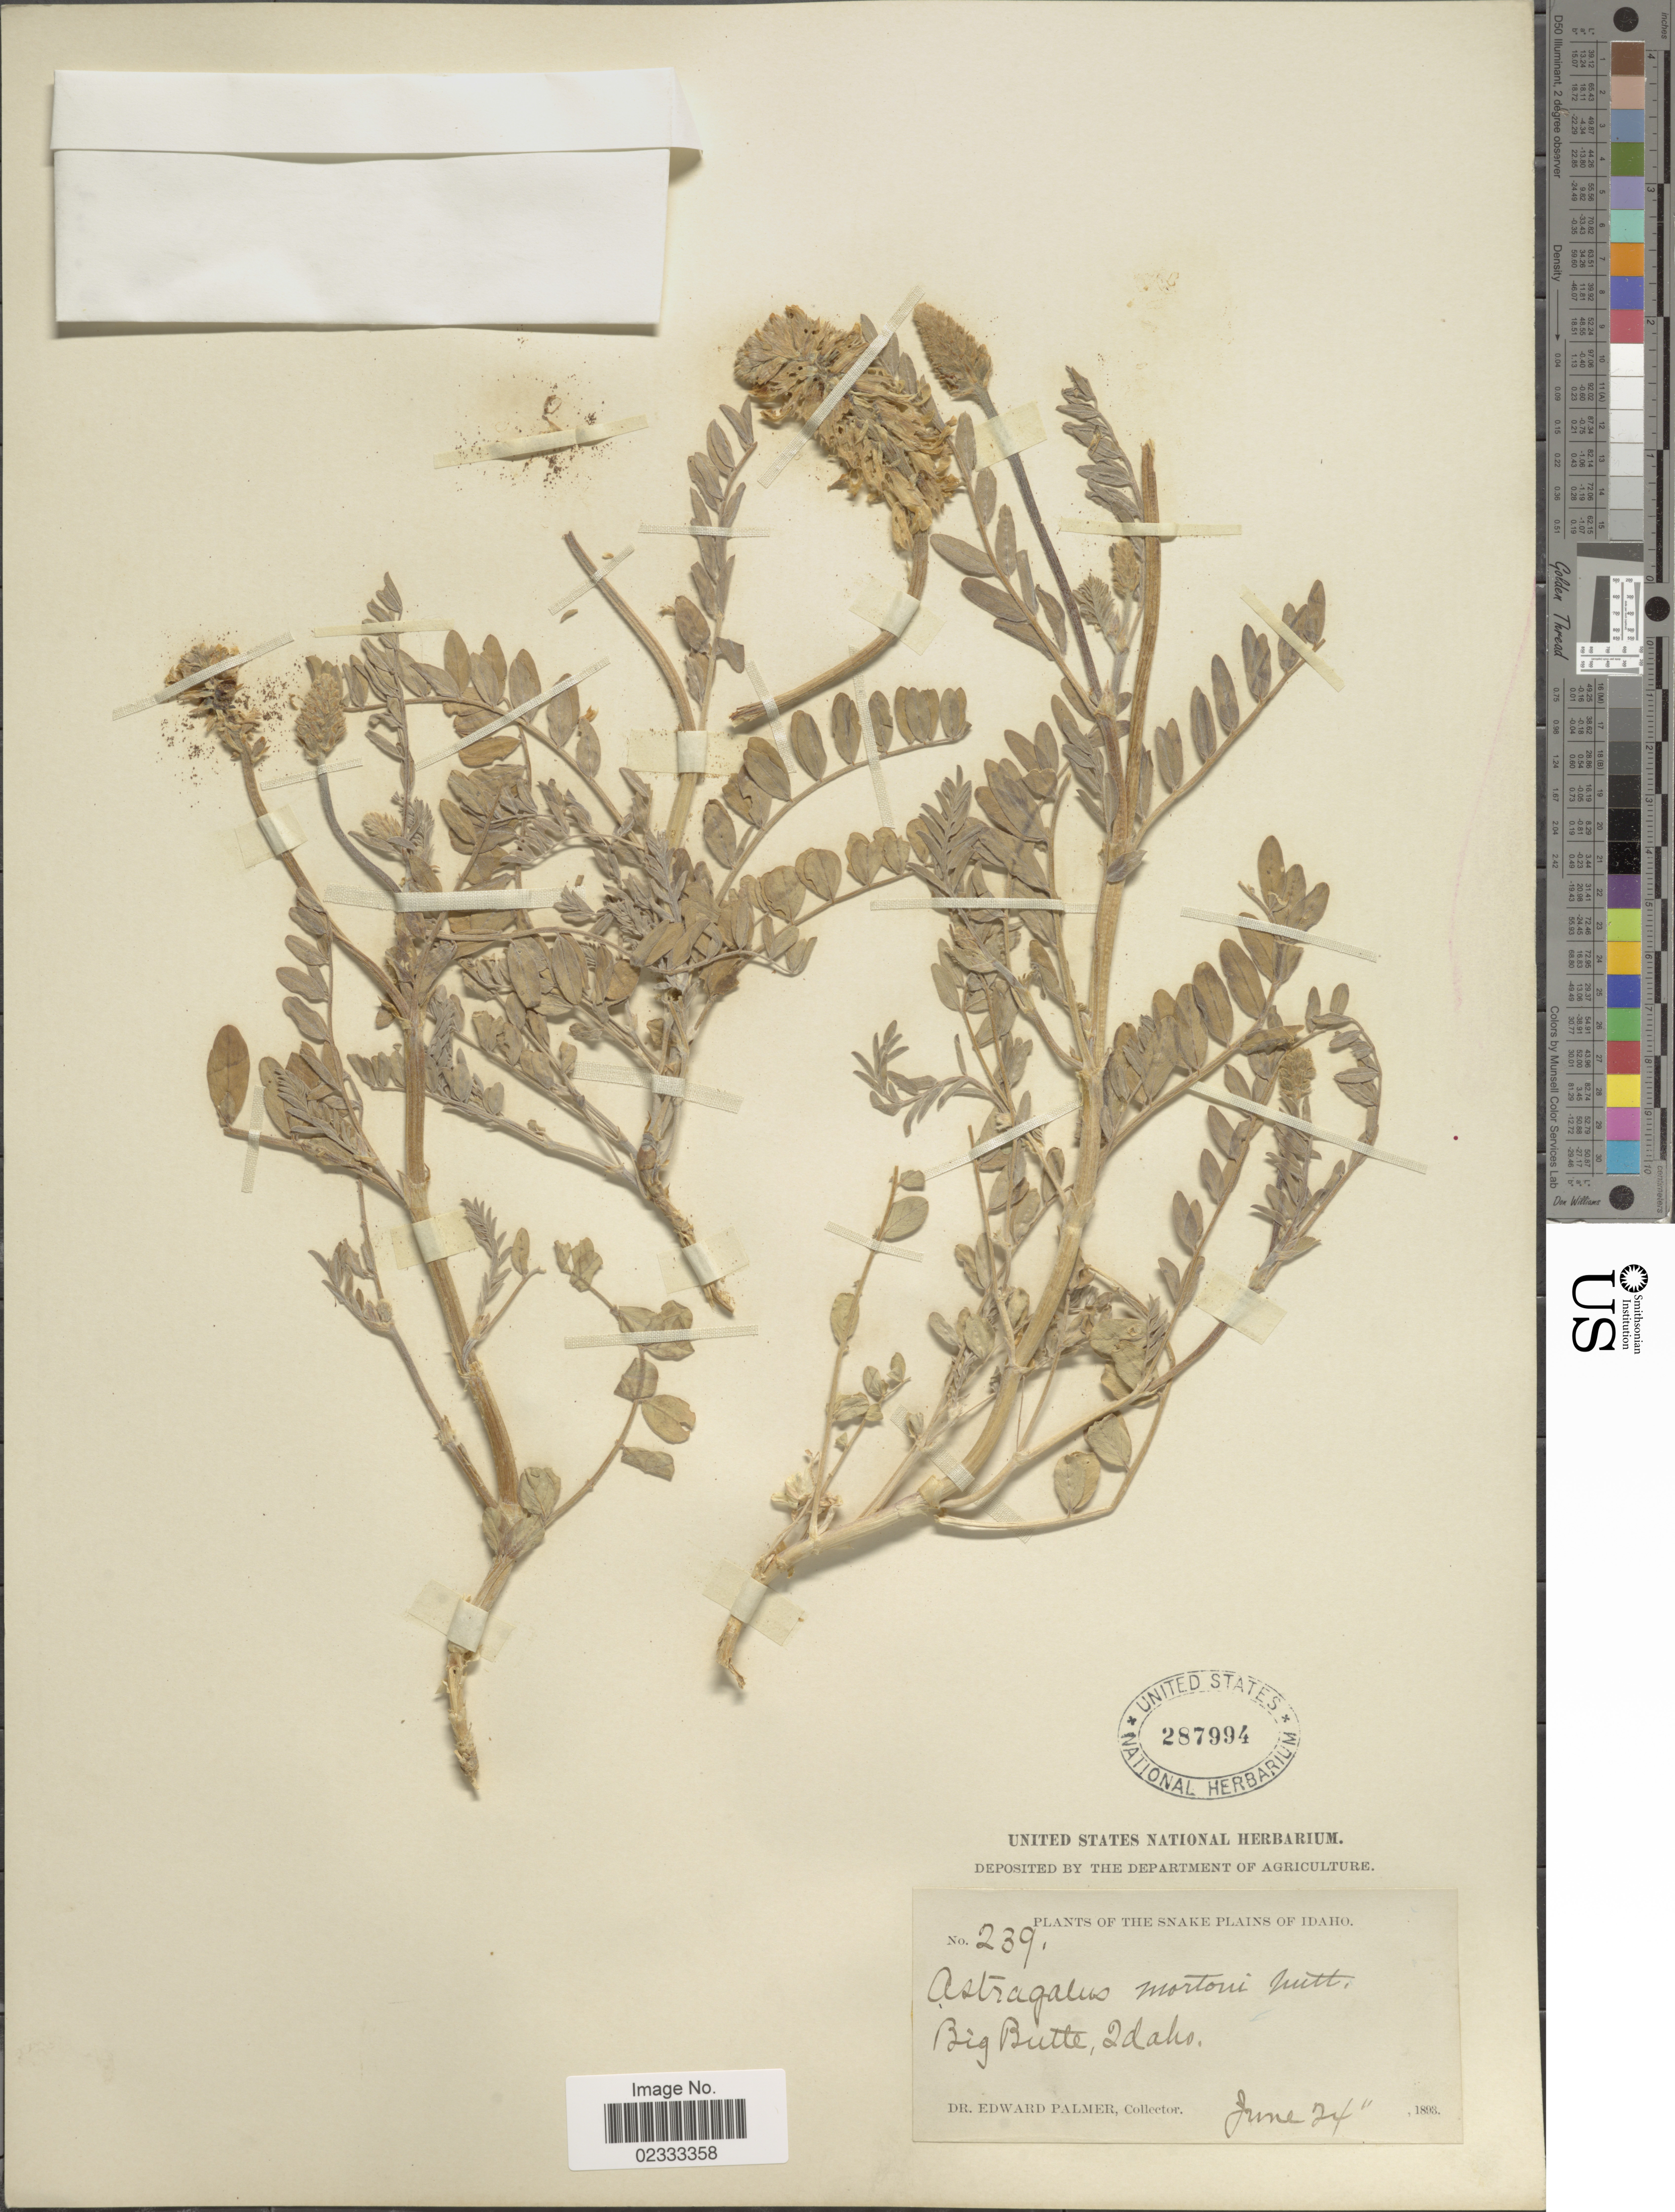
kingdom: Plantae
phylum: Tracheophyta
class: Magnoliopsida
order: Fabales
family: Fabaceae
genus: Astragalus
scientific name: Astragalus mortonii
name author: Nutt.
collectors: E. Palmer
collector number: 239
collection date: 1893-06-24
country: United States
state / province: Idaho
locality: The Snake Plains of Idaho, Big Butte.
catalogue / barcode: US 287994